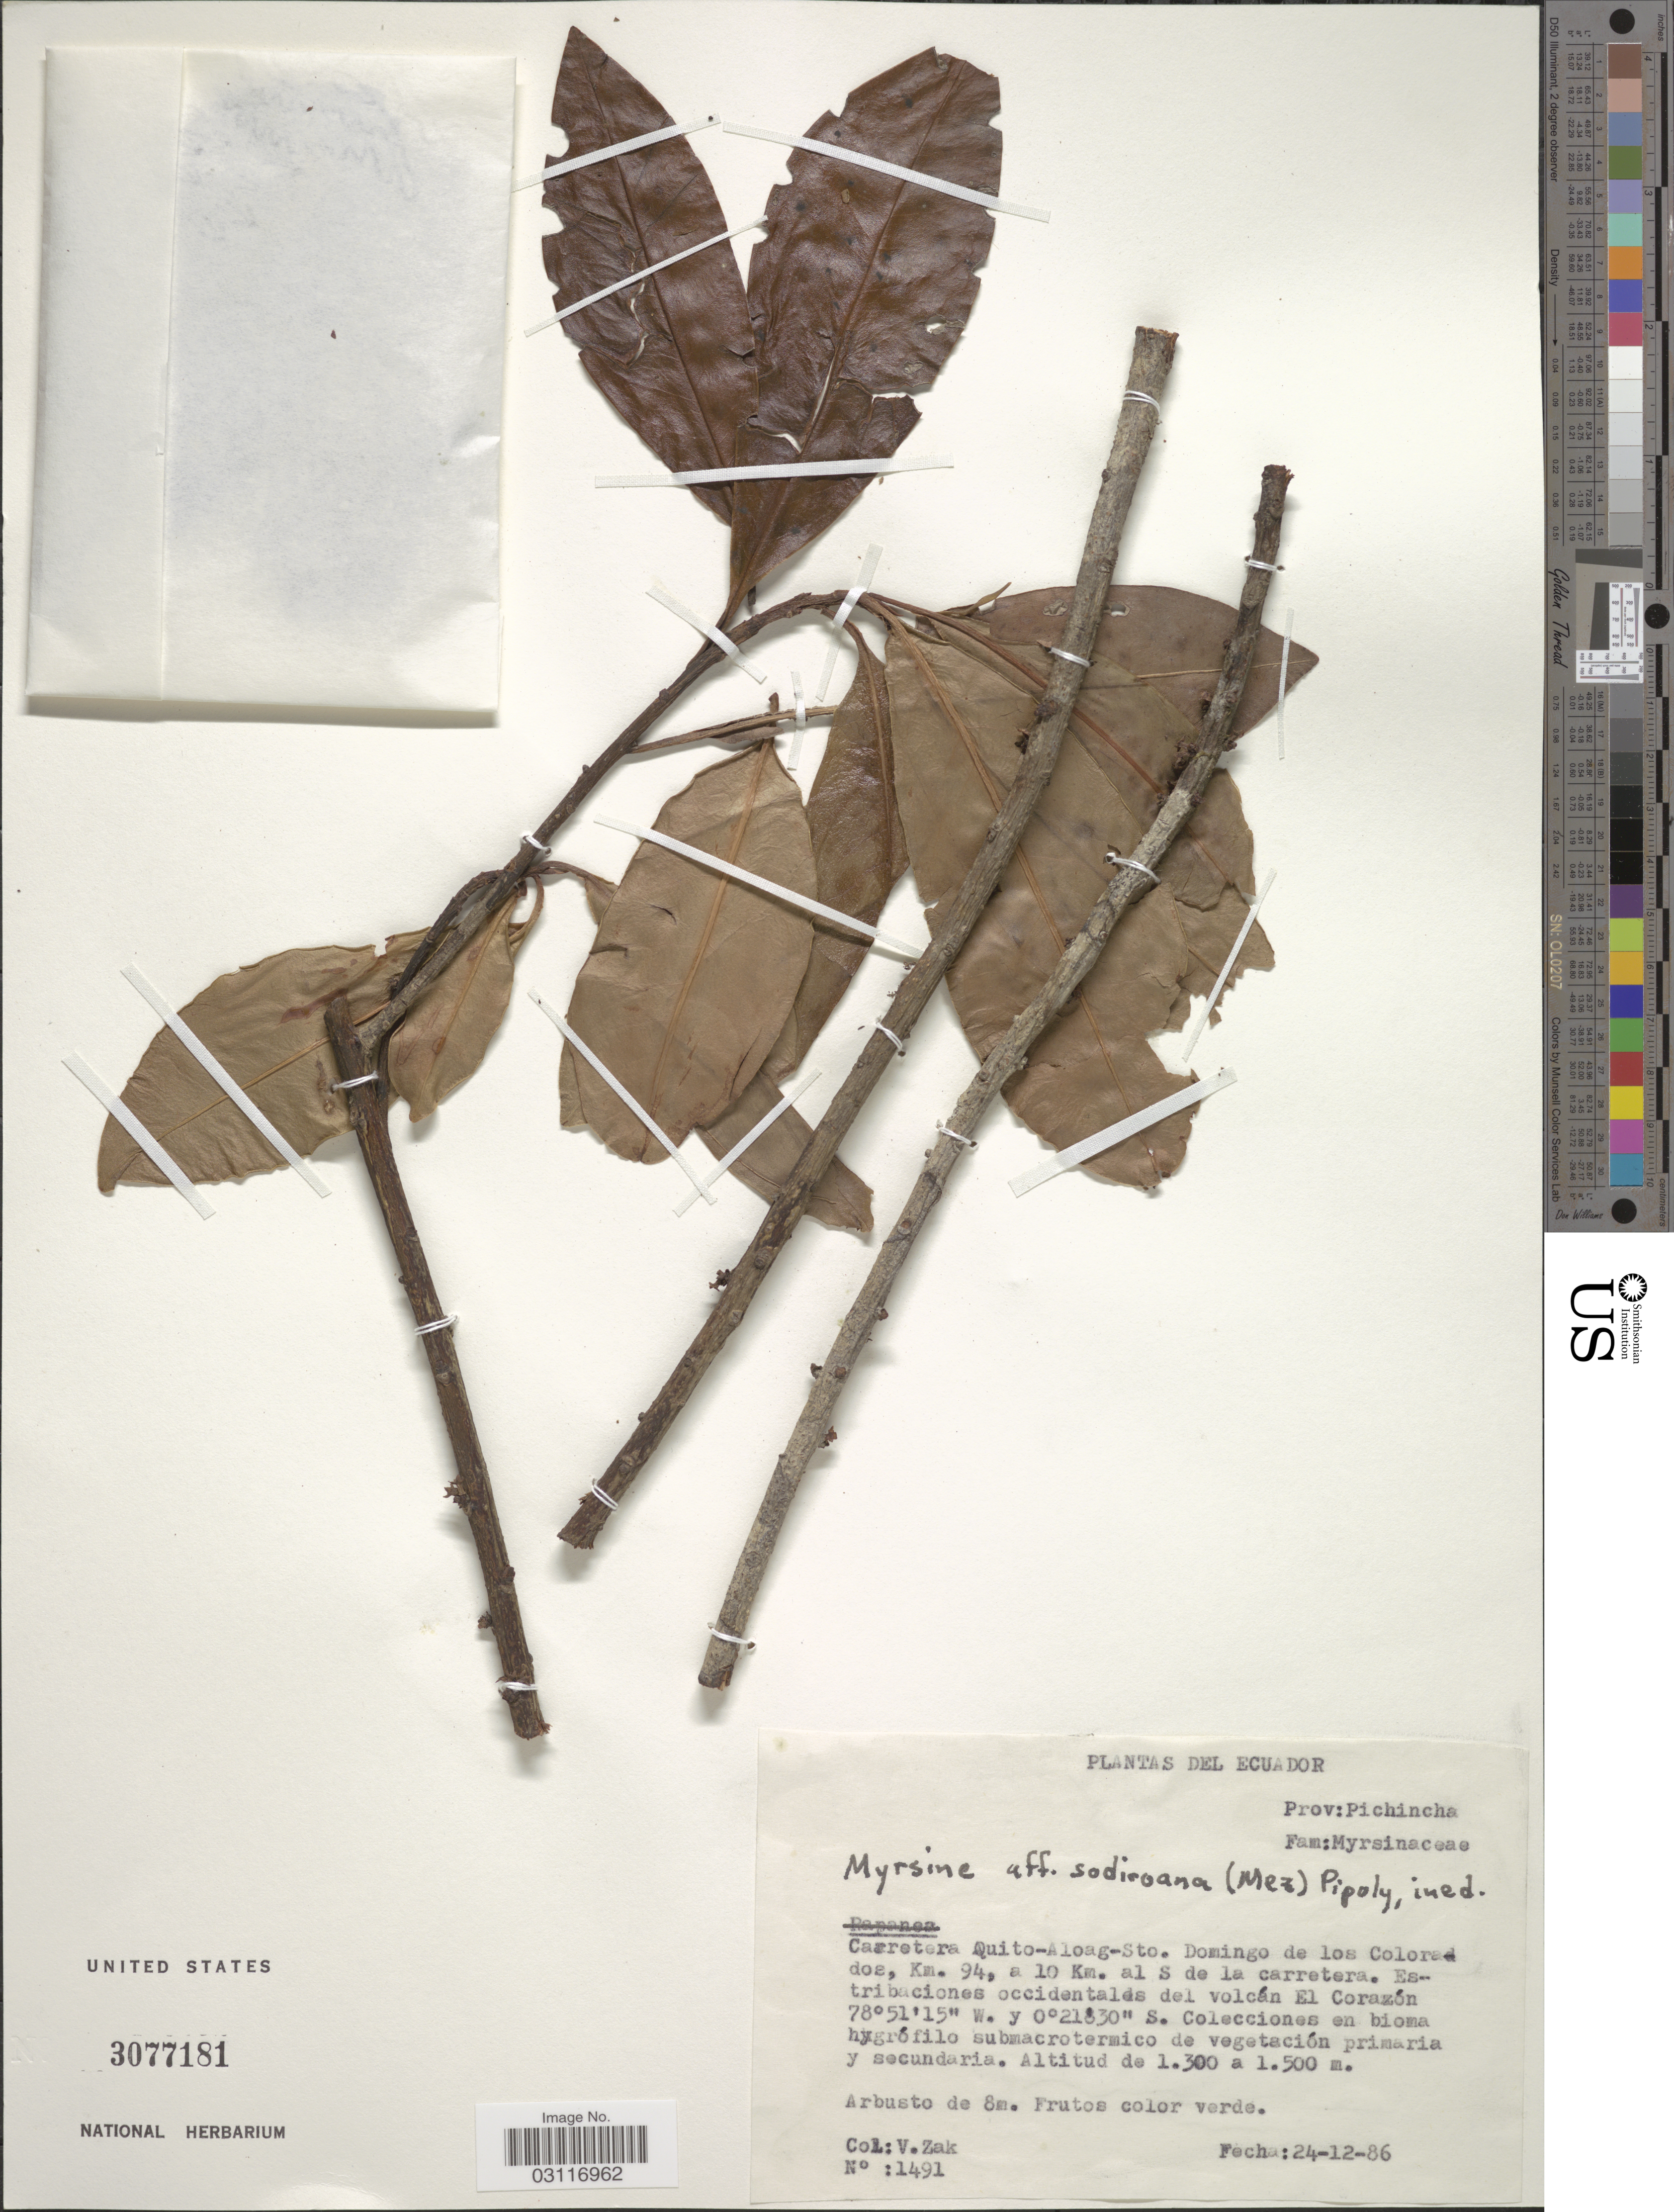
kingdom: Plantae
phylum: Tracheophyta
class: Magnoliopsida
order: Ericales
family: Primulaceae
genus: Myrsine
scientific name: Myrsine sodiroana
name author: (Mez) Pipoly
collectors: V. Zak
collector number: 1491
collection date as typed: Transcribed d/m/y: 24/12/86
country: Ecuador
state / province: Pichincha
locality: Carretera Quito-Aloag-Sto. Domingo de los Colorados, Km. 94, a 10 Km. al S de la carretera. Estribaciones occidentales del volcán El Corazón.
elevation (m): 1300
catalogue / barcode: US 3077181